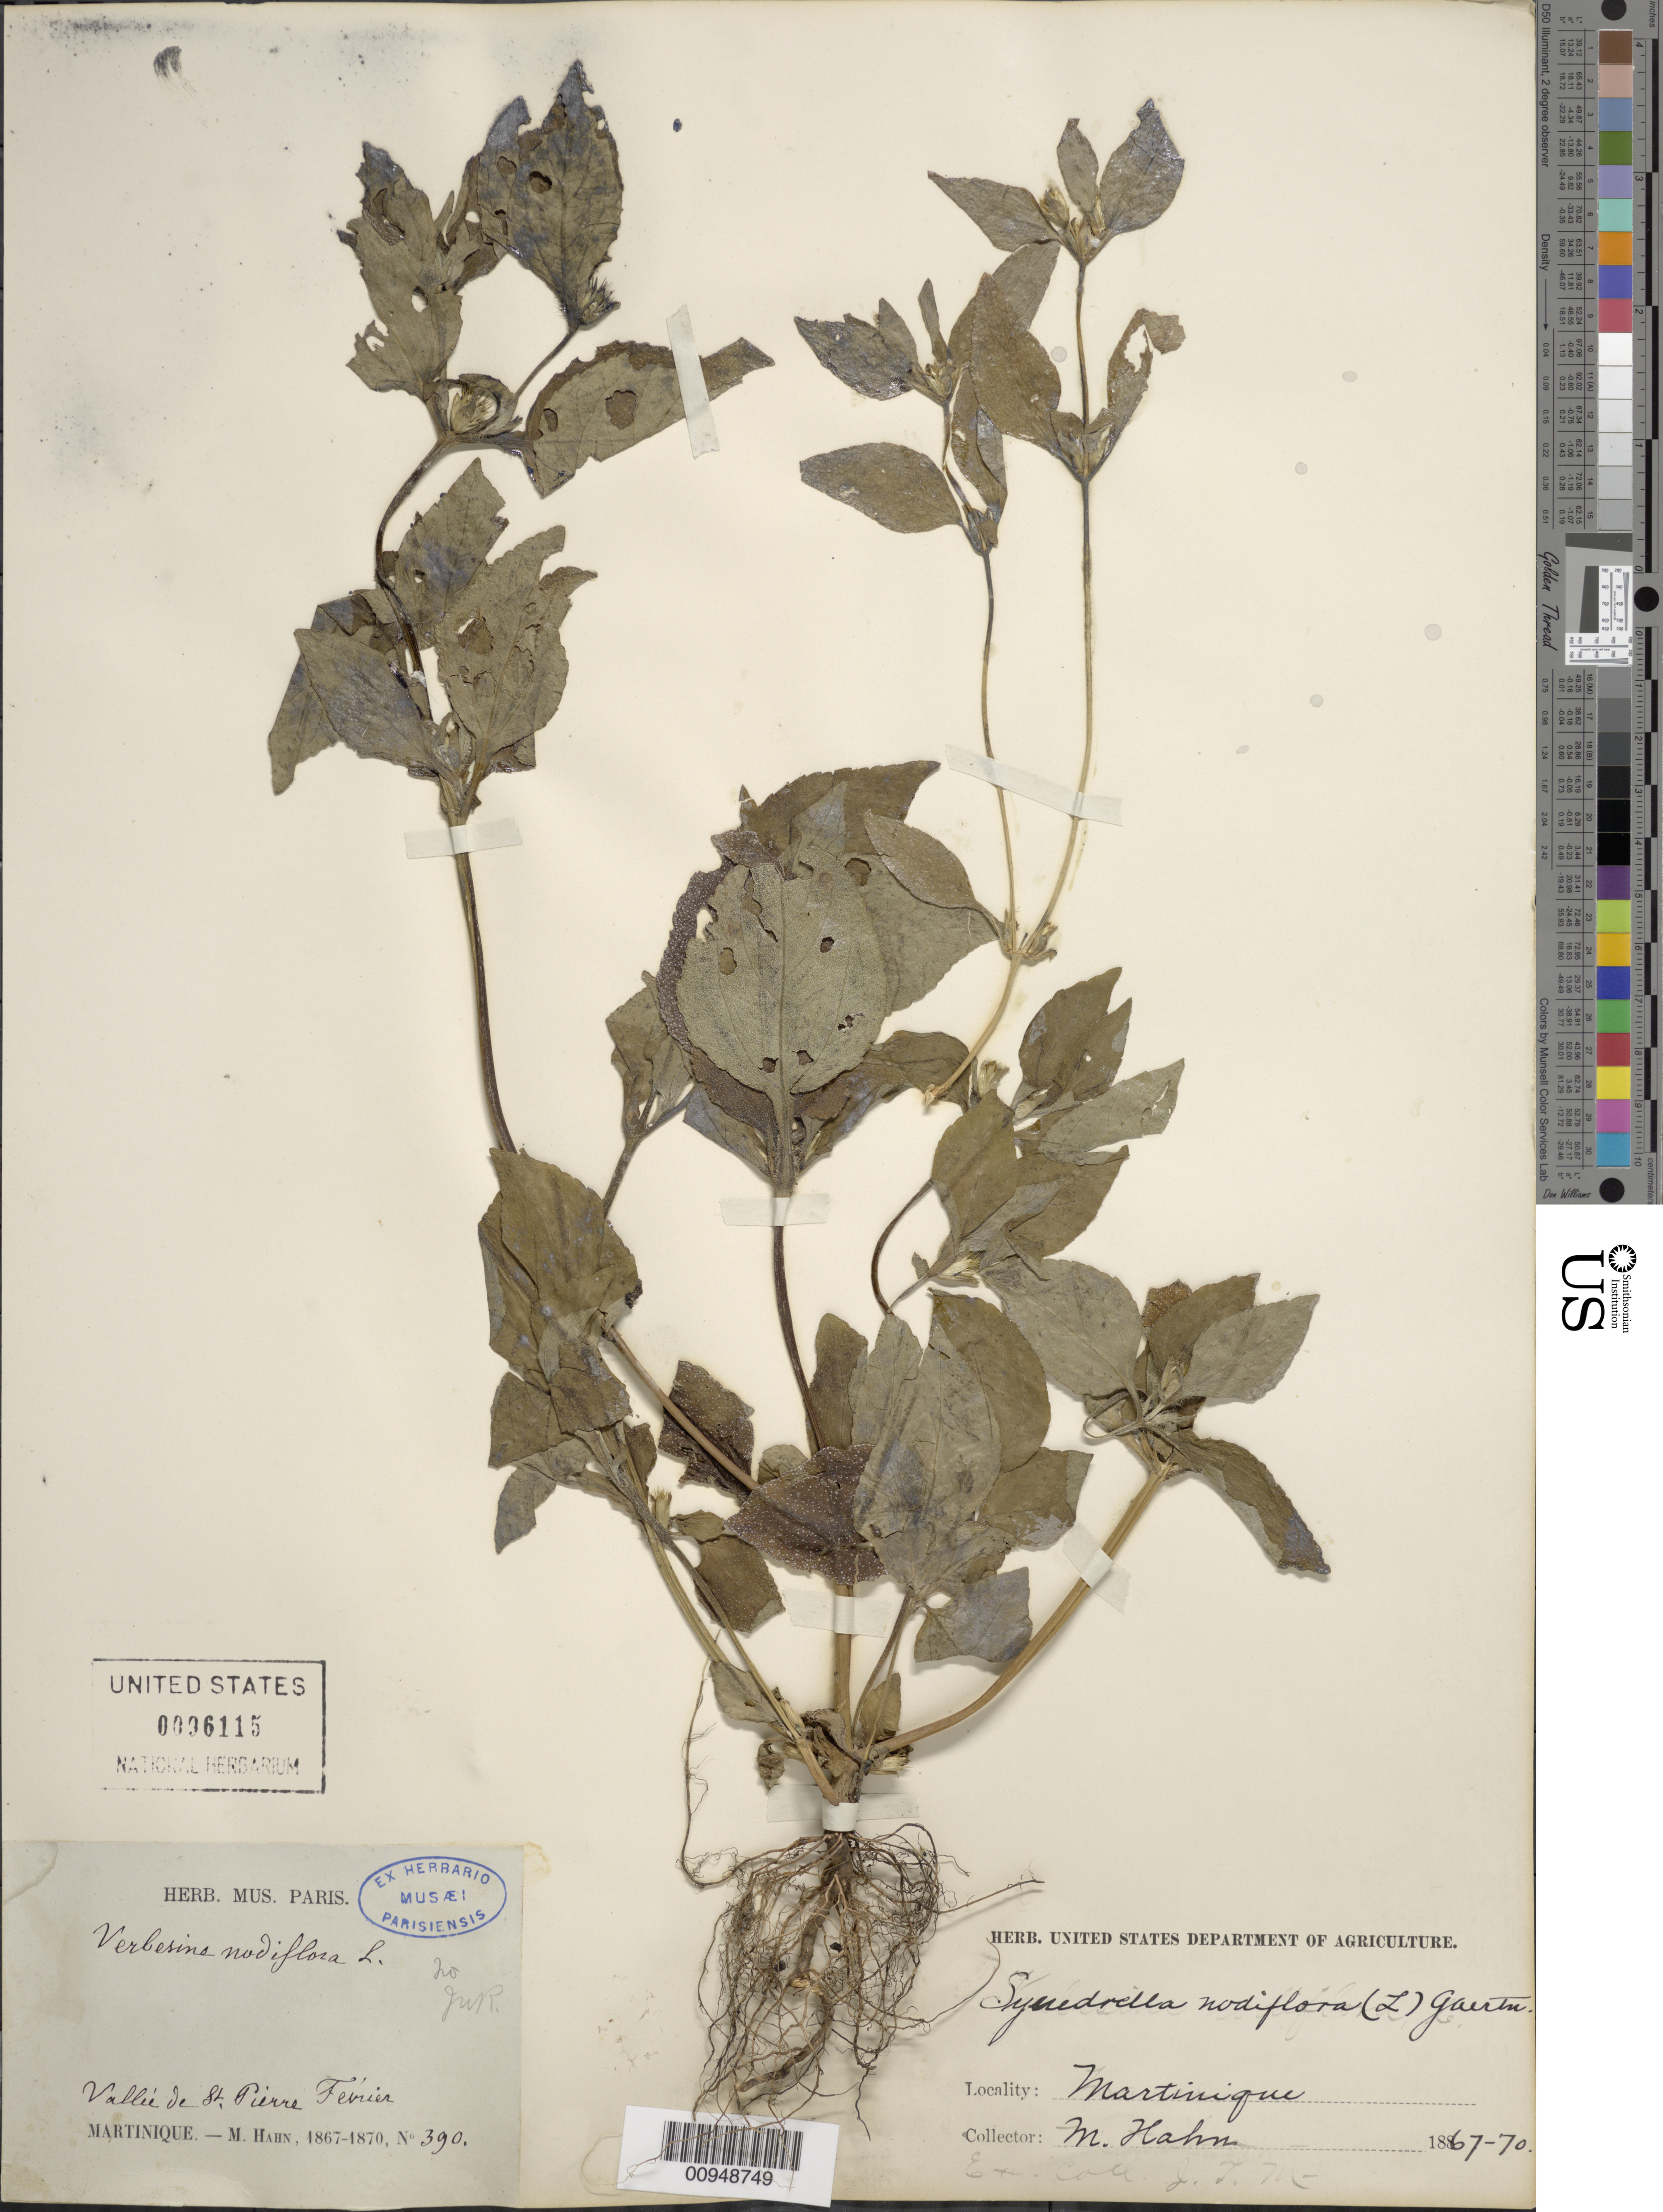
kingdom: Plantae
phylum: Tracheophyta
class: Magnoliopsida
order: Asterales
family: Asteraceae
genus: Bidens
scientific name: Bidens cynapiifolia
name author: Kunth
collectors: M. Hahn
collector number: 390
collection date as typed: Feb 1867 to -- --- 1870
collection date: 1867-02/1870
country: Martinique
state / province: Saint-Pierre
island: Martinique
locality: Vallée de St. Pierre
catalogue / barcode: US 96111